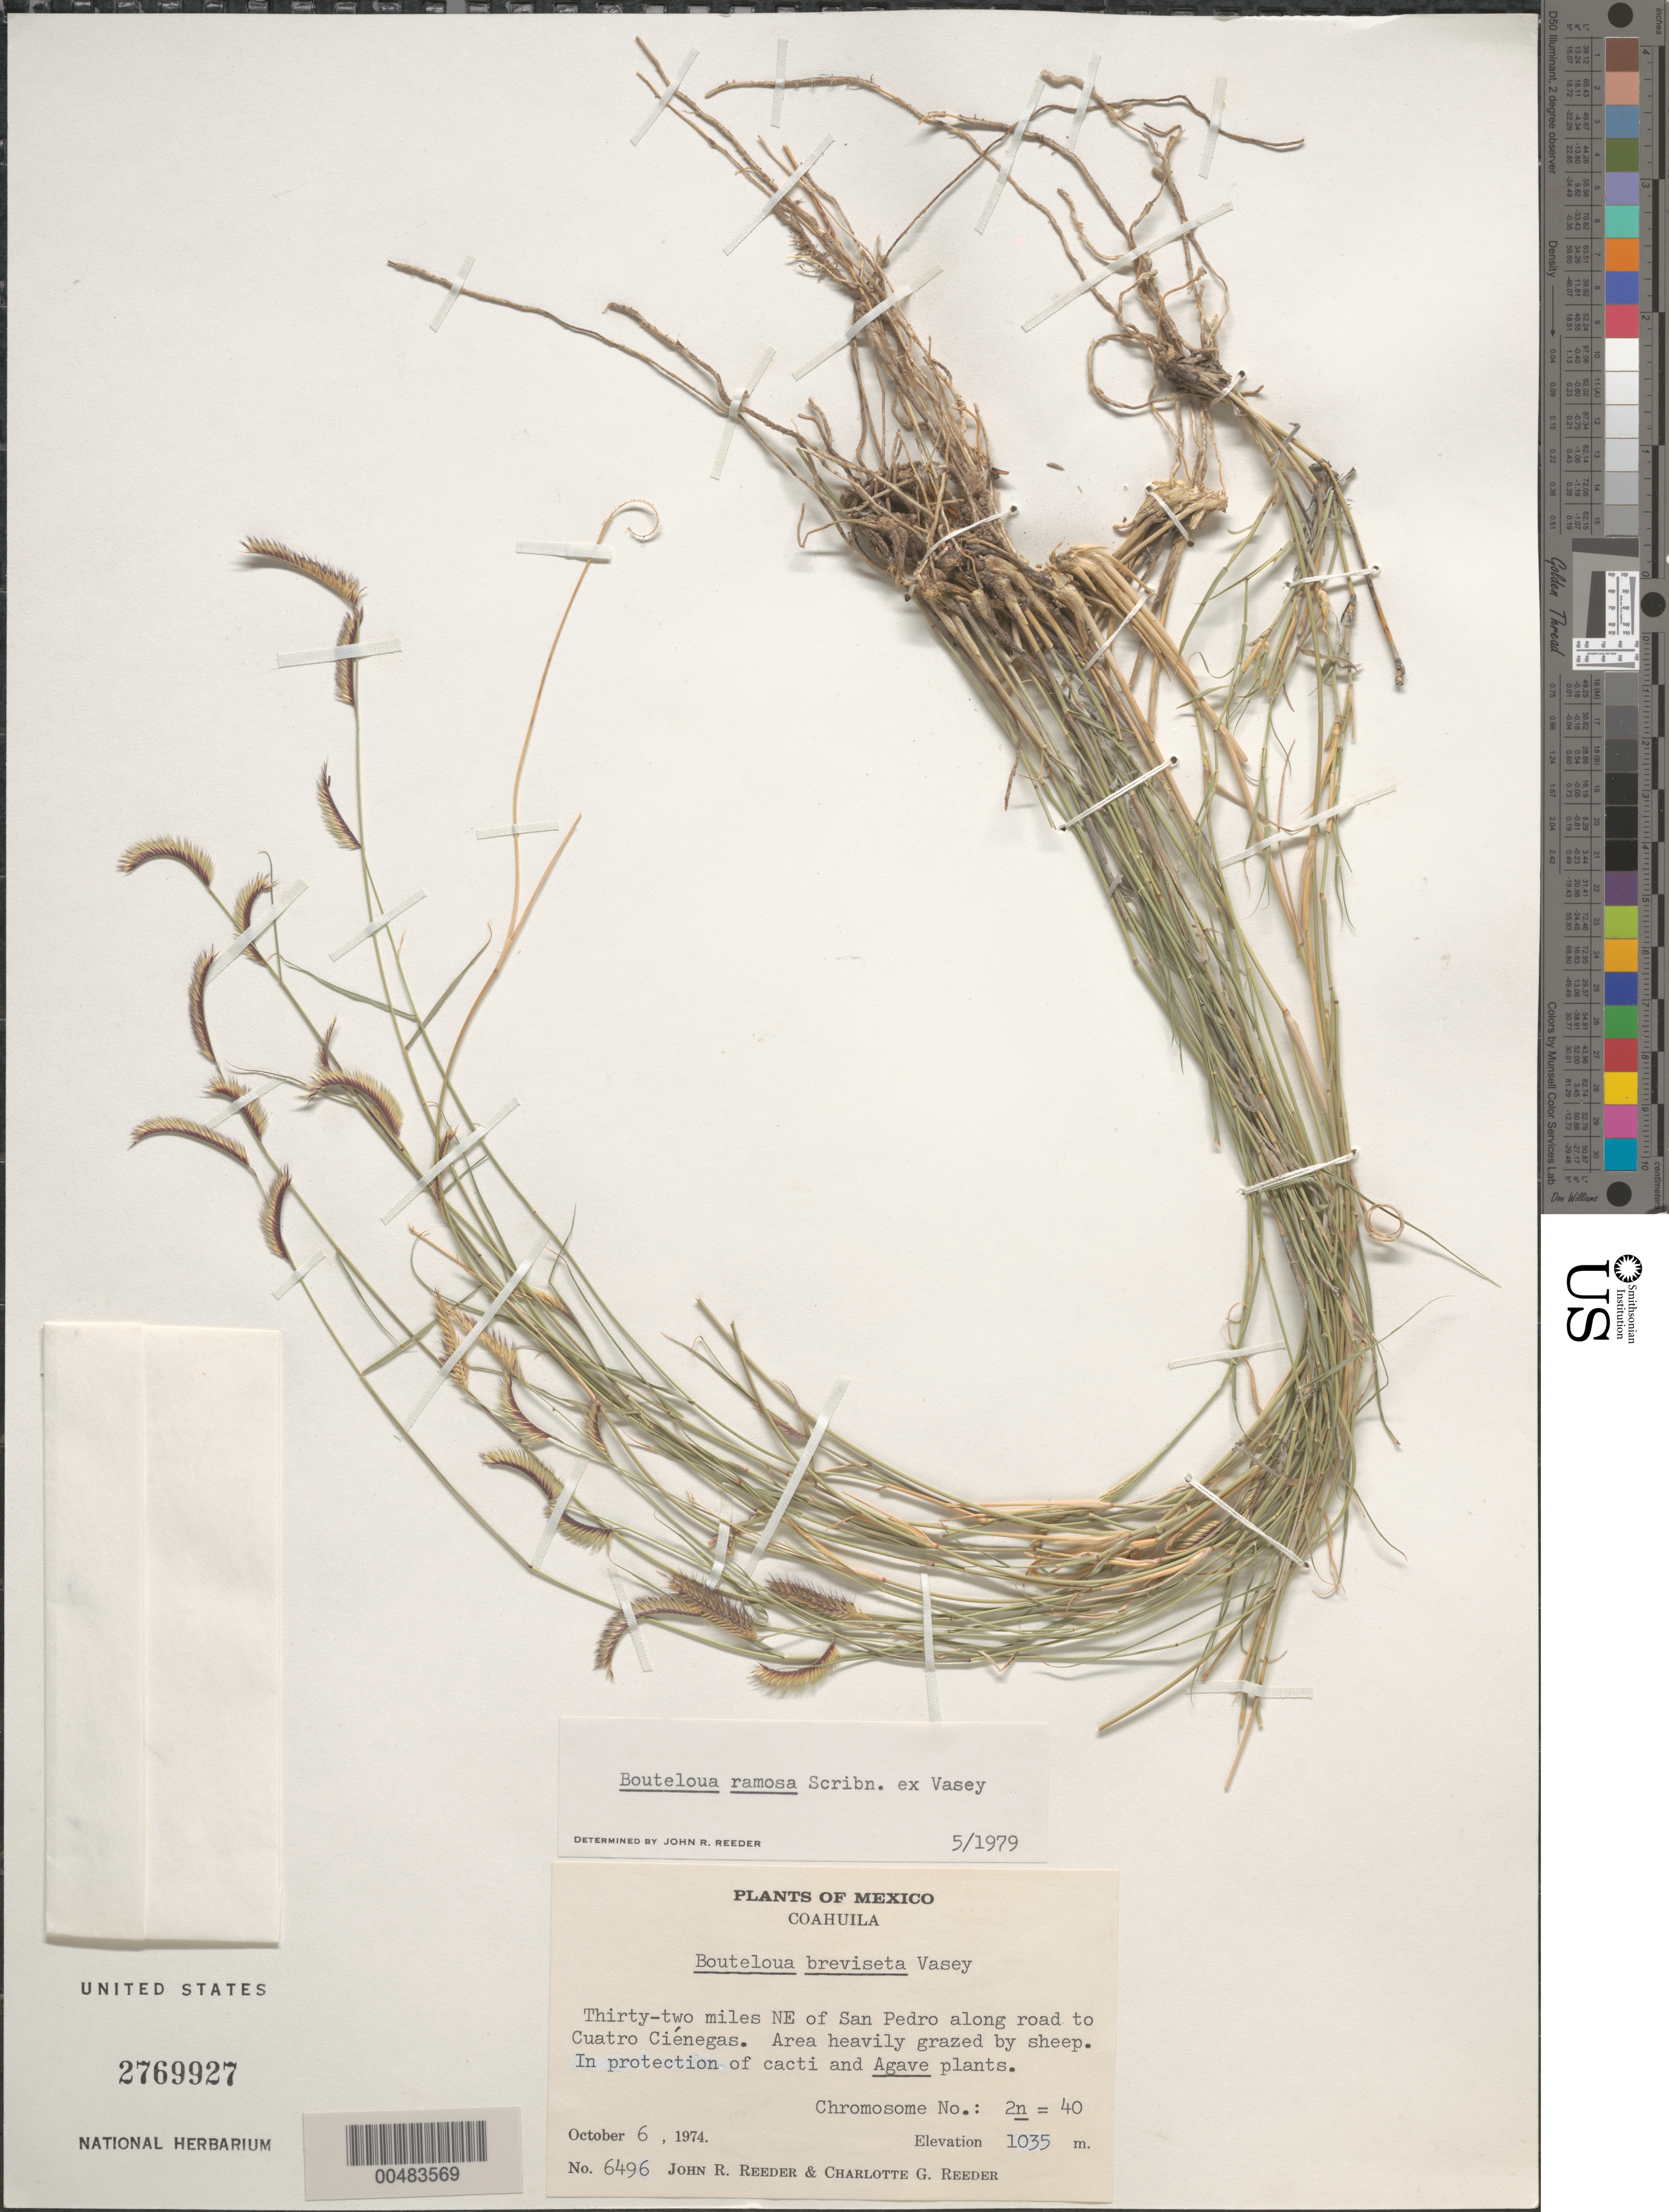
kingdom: Plantae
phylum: Tracheophyta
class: Liliopsida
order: Poales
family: Poaceae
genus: Bouteloua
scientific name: Bouteloua ramosa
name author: Scribn. ex Vasey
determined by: Reeder, J. R., (UNITED STATES)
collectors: J. R. Reeder & C. G. Reeder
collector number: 6496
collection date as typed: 6 Oct 1974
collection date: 1974-10-06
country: Mexico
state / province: Coahuila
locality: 32 mi NE of San Pedro along road to Cuatro Ciénegas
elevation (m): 1035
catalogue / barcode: US 2769927